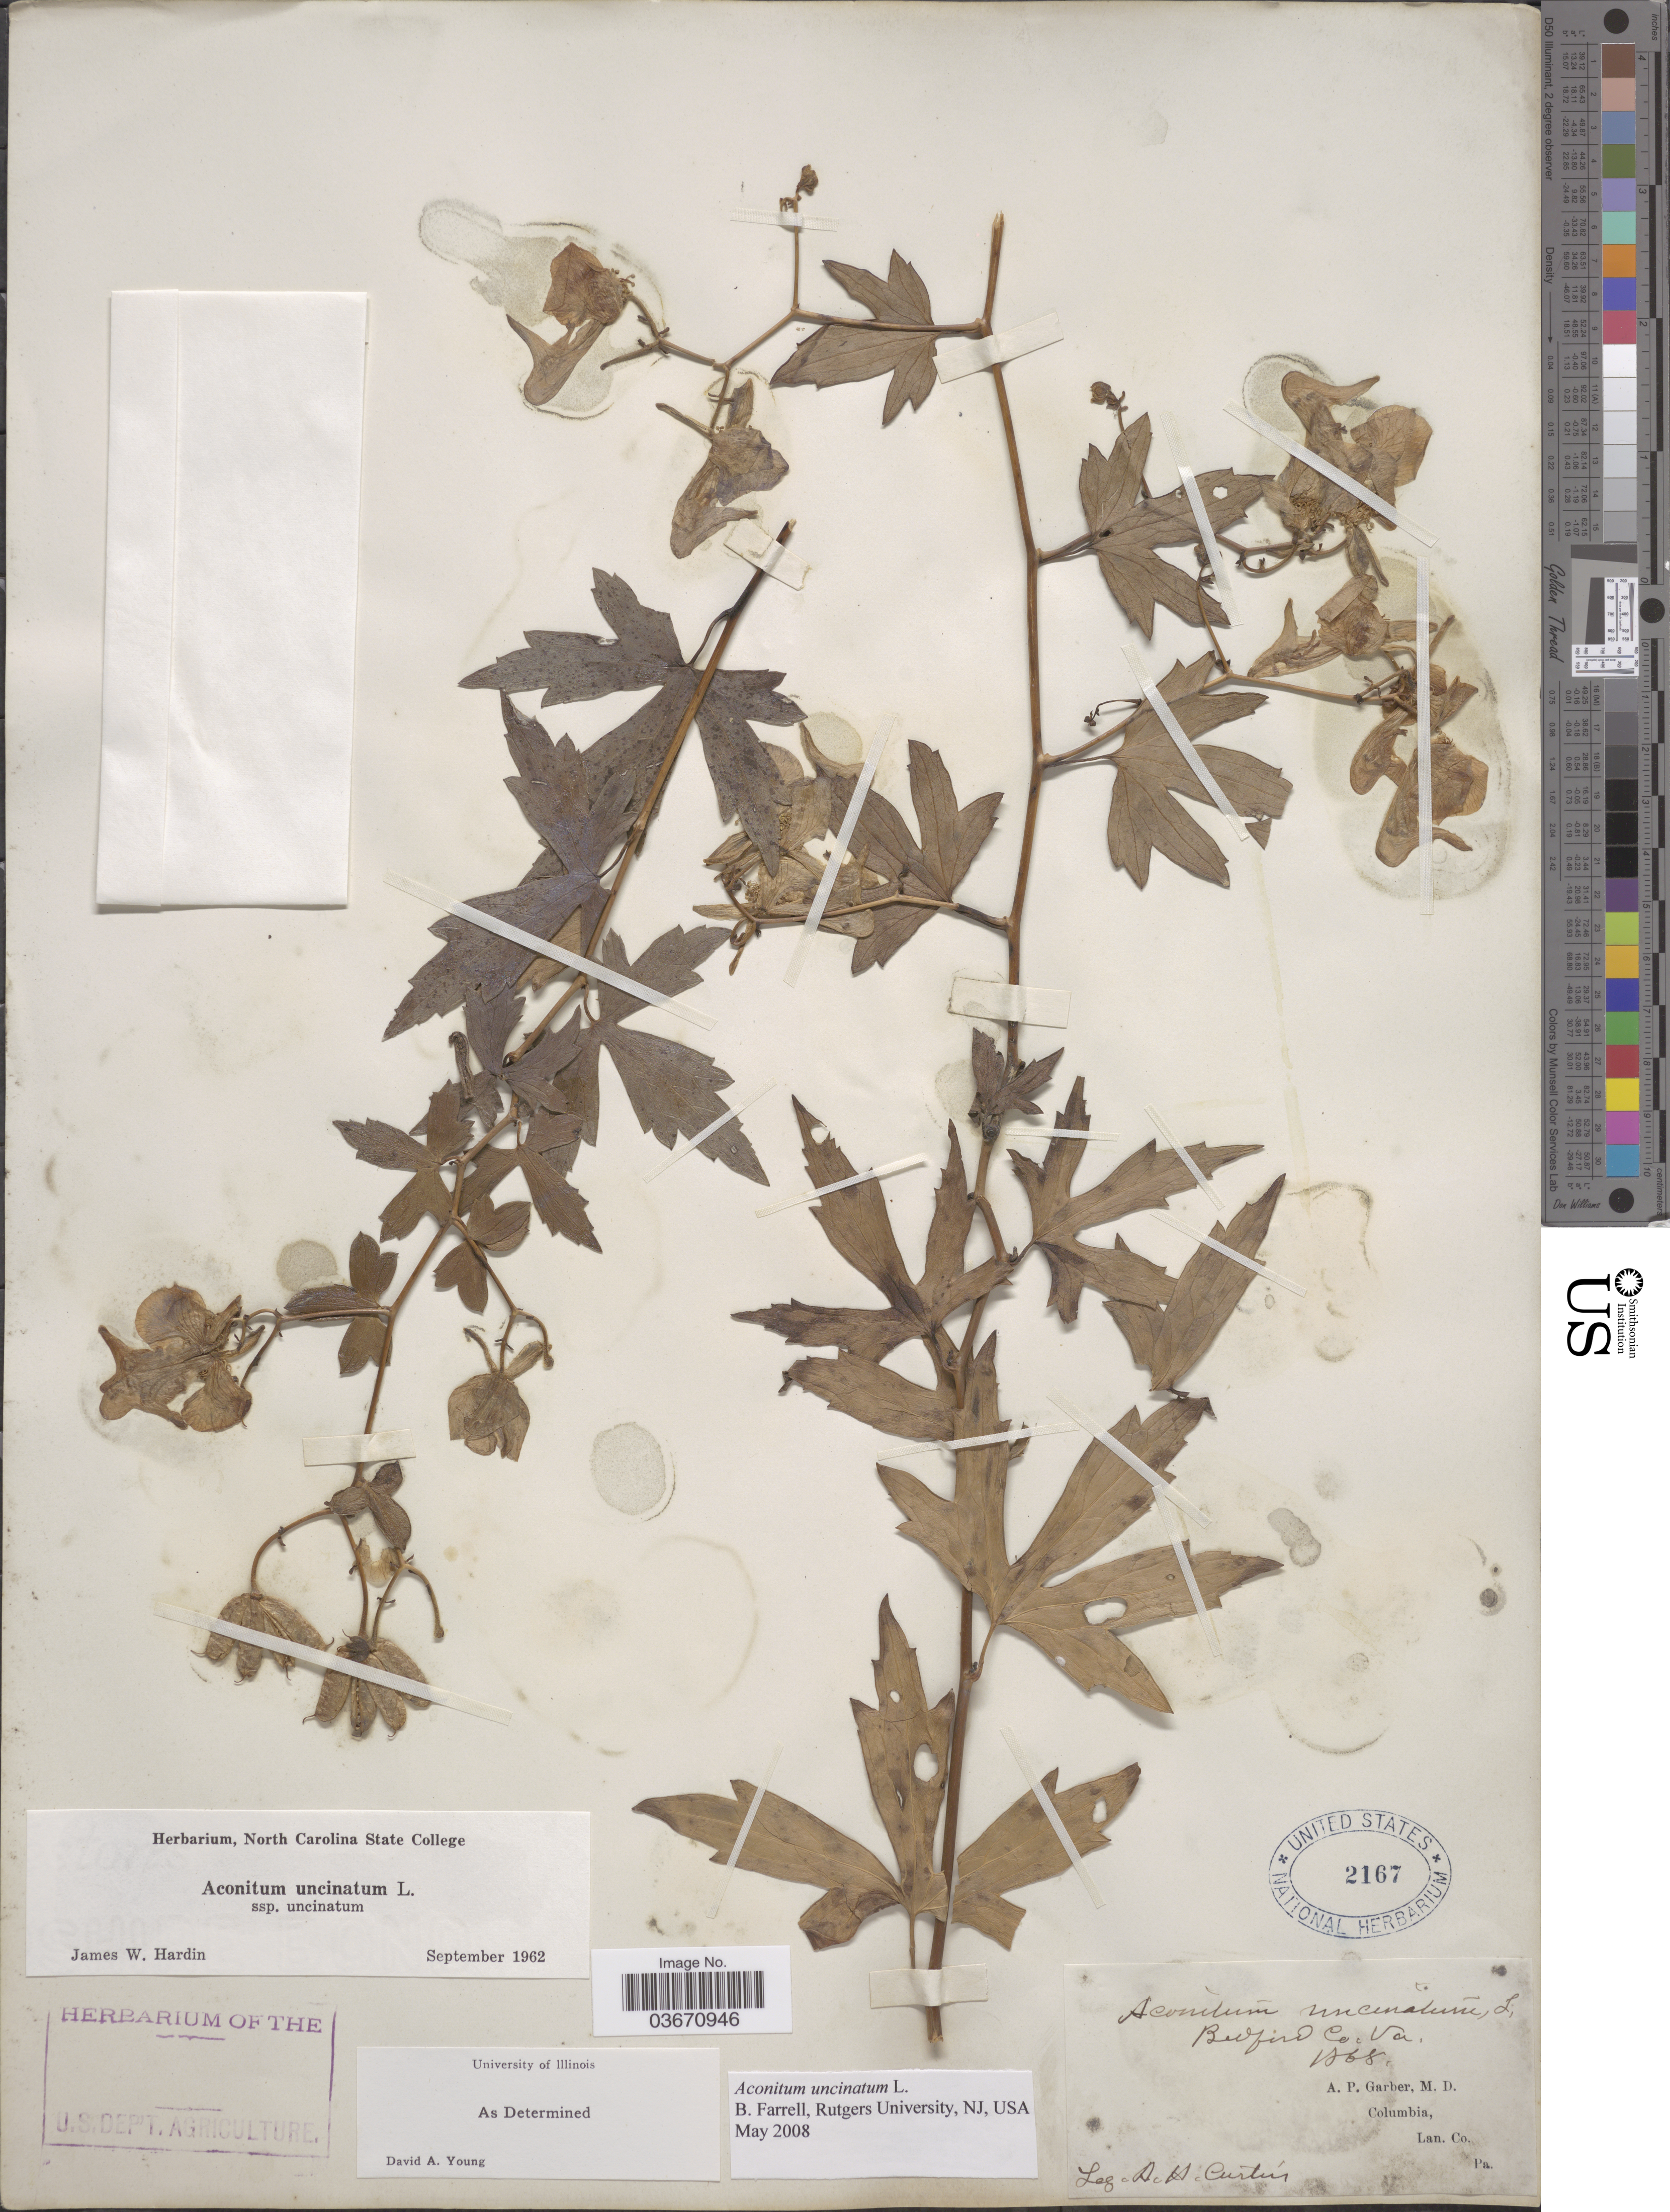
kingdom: Plantae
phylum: Tracheophyta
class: Magnoliopsida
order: Ranunculales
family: Ranunculaceae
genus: Aconitum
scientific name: Aconitum uncinatum var. uncinatum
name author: L.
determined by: Hardin, James W., Curator (NCSC), North Carolina State University (UNITED STATES)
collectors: A. H. Curtiss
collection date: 1868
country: United States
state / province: Virginia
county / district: Bedford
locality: Bedford Co.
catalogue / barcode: US 2167